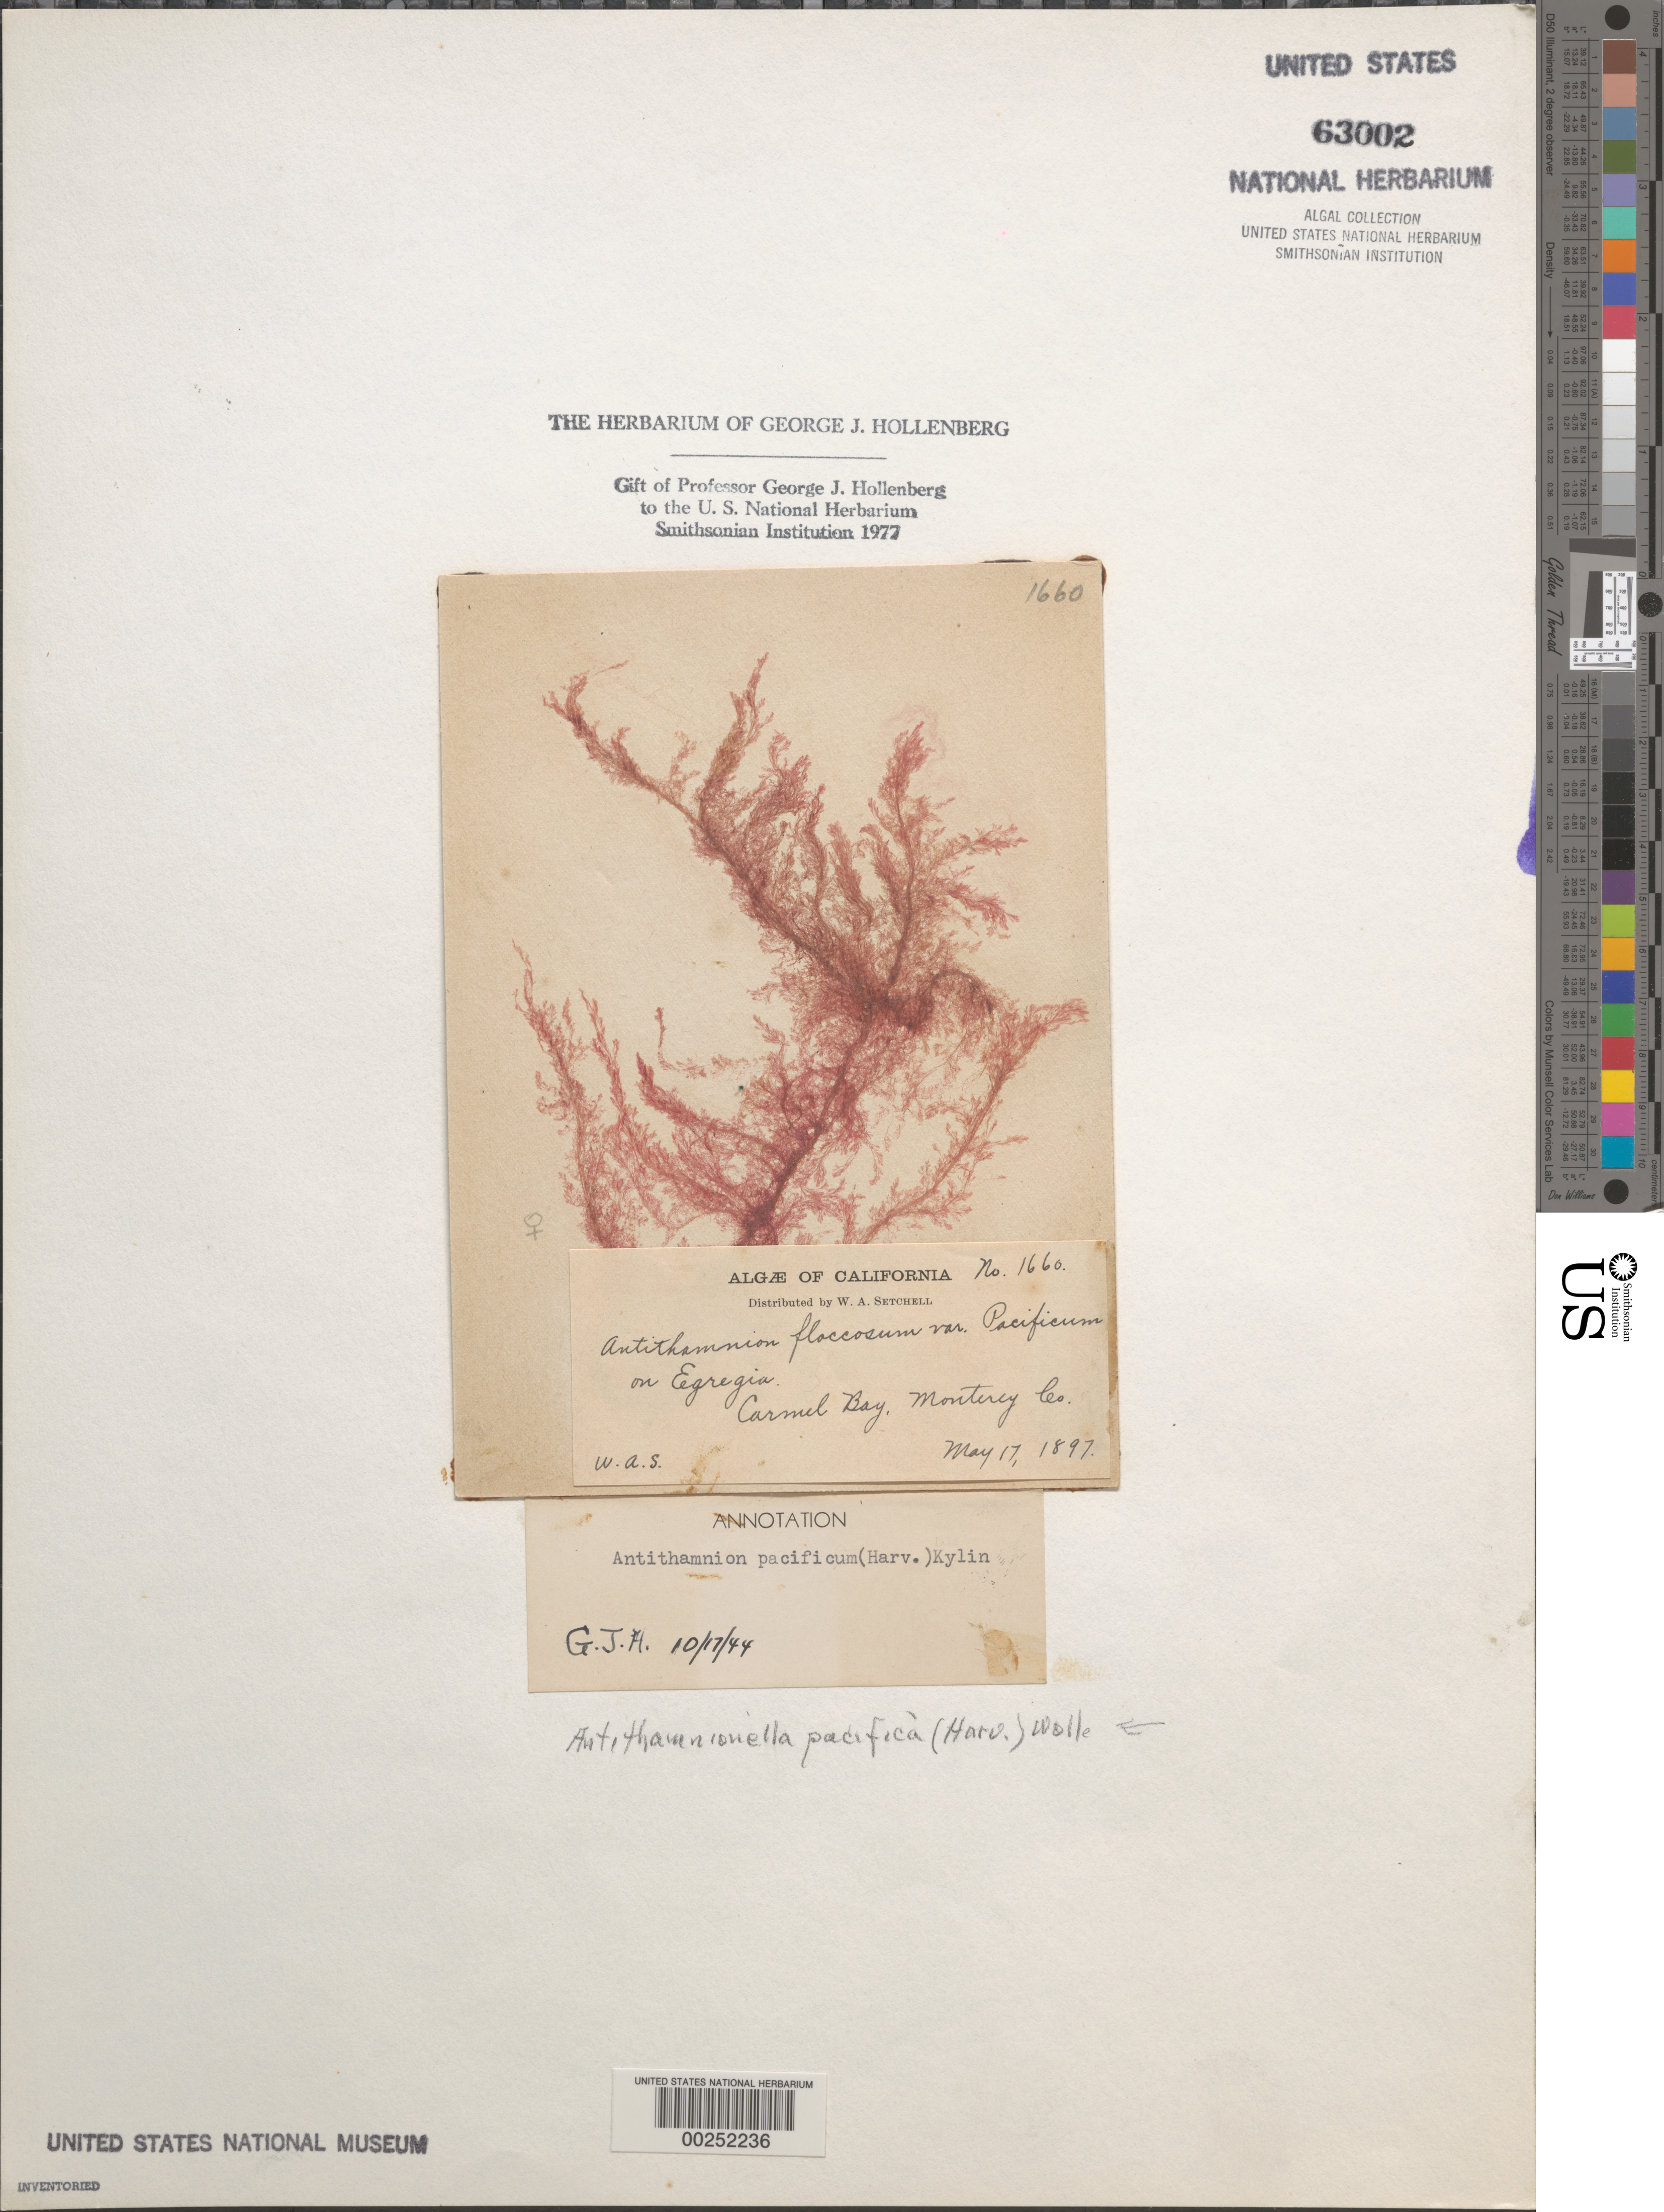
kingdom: Plantae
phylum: Rhodophyta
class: Florideophyceae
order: Ceramiales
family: Ceramiaceae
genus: Antithamnionella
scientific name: Antithamnionella pacifica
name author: (Harv.) Wollaston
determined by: Hollenberg, George J.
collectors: W. Setchell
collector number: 1660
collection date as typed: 17 May 1897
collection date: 1897-05-17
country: United States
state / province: California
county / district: Monterey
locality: Carmel Bay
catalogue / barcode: US 63002